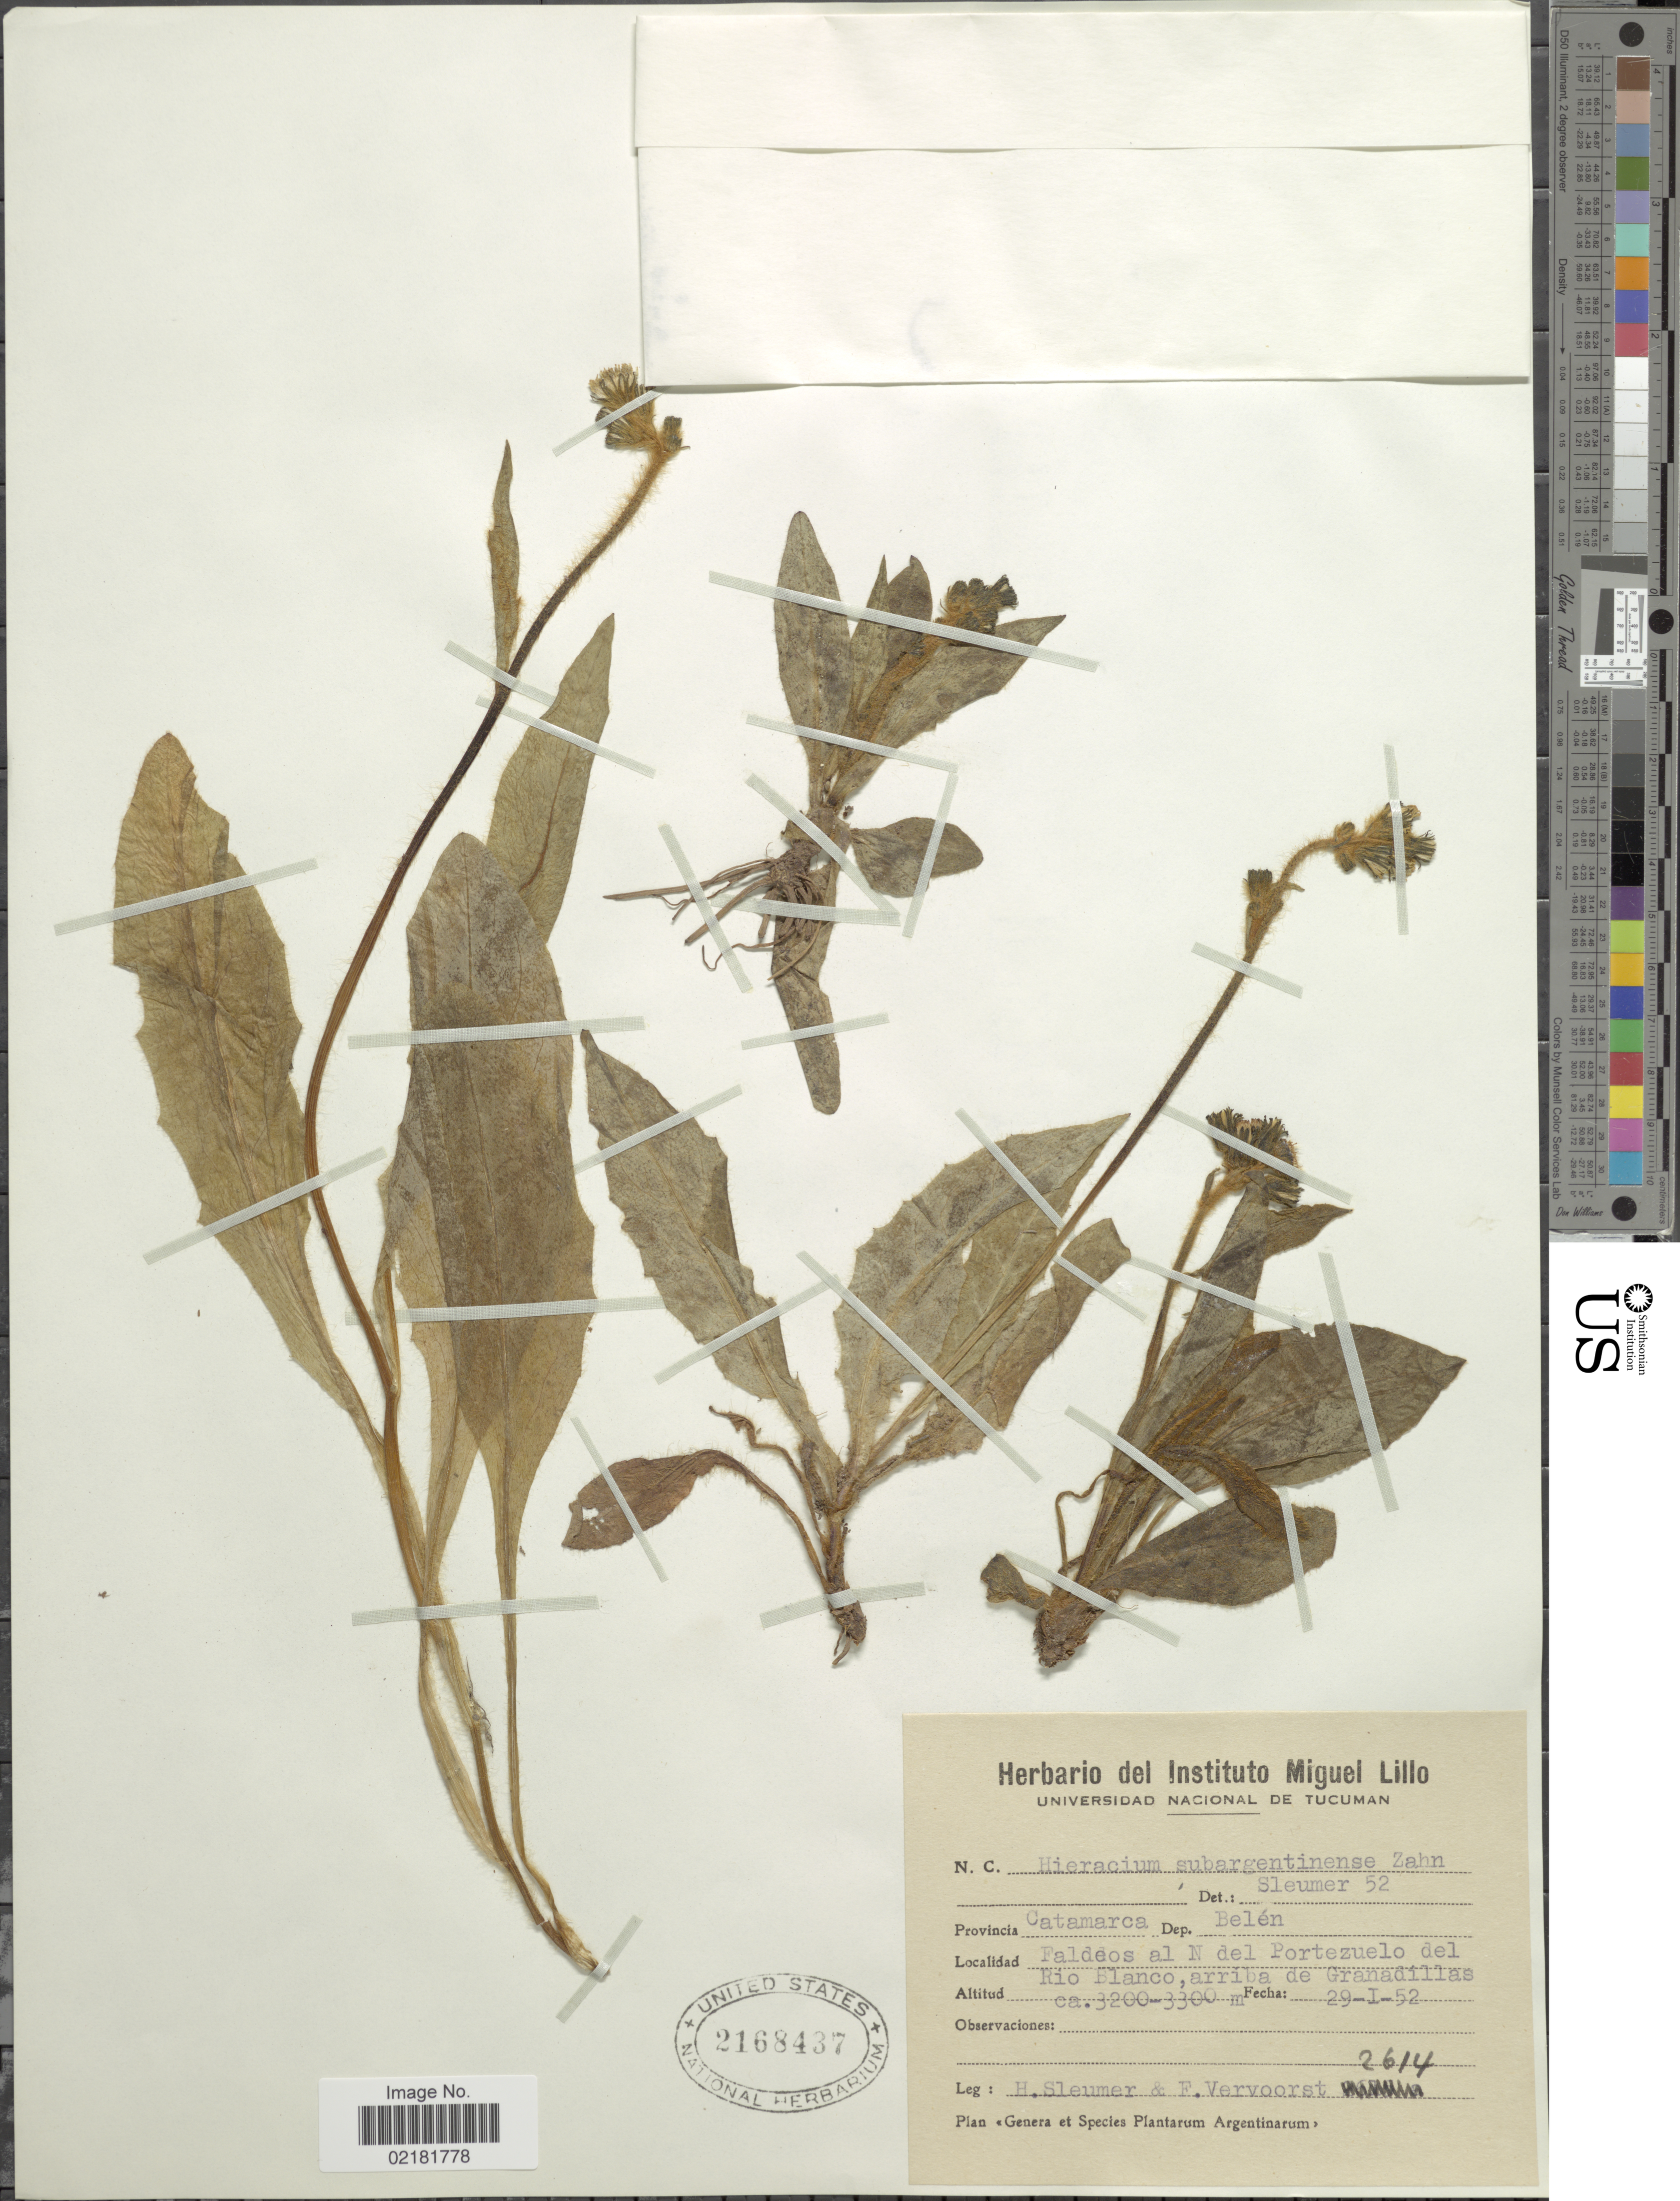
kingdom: Plantae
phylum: Tracheophyta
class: Magnoliopsida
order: Asterales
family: Asteraceae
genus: Hieracium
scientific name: Hieracium jubatum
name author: Fr.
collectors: H. O. Sleumer & F. Vervoorst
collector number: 2614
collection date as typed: Transcribed d/m/y: 29/1/52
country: Argentina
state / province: Catamarca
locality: Dep. Belen, Faldeos al N del Portezuelo del Rio Blanco, arriba de Granadillas.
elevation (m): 3200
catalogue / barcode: US 2168437